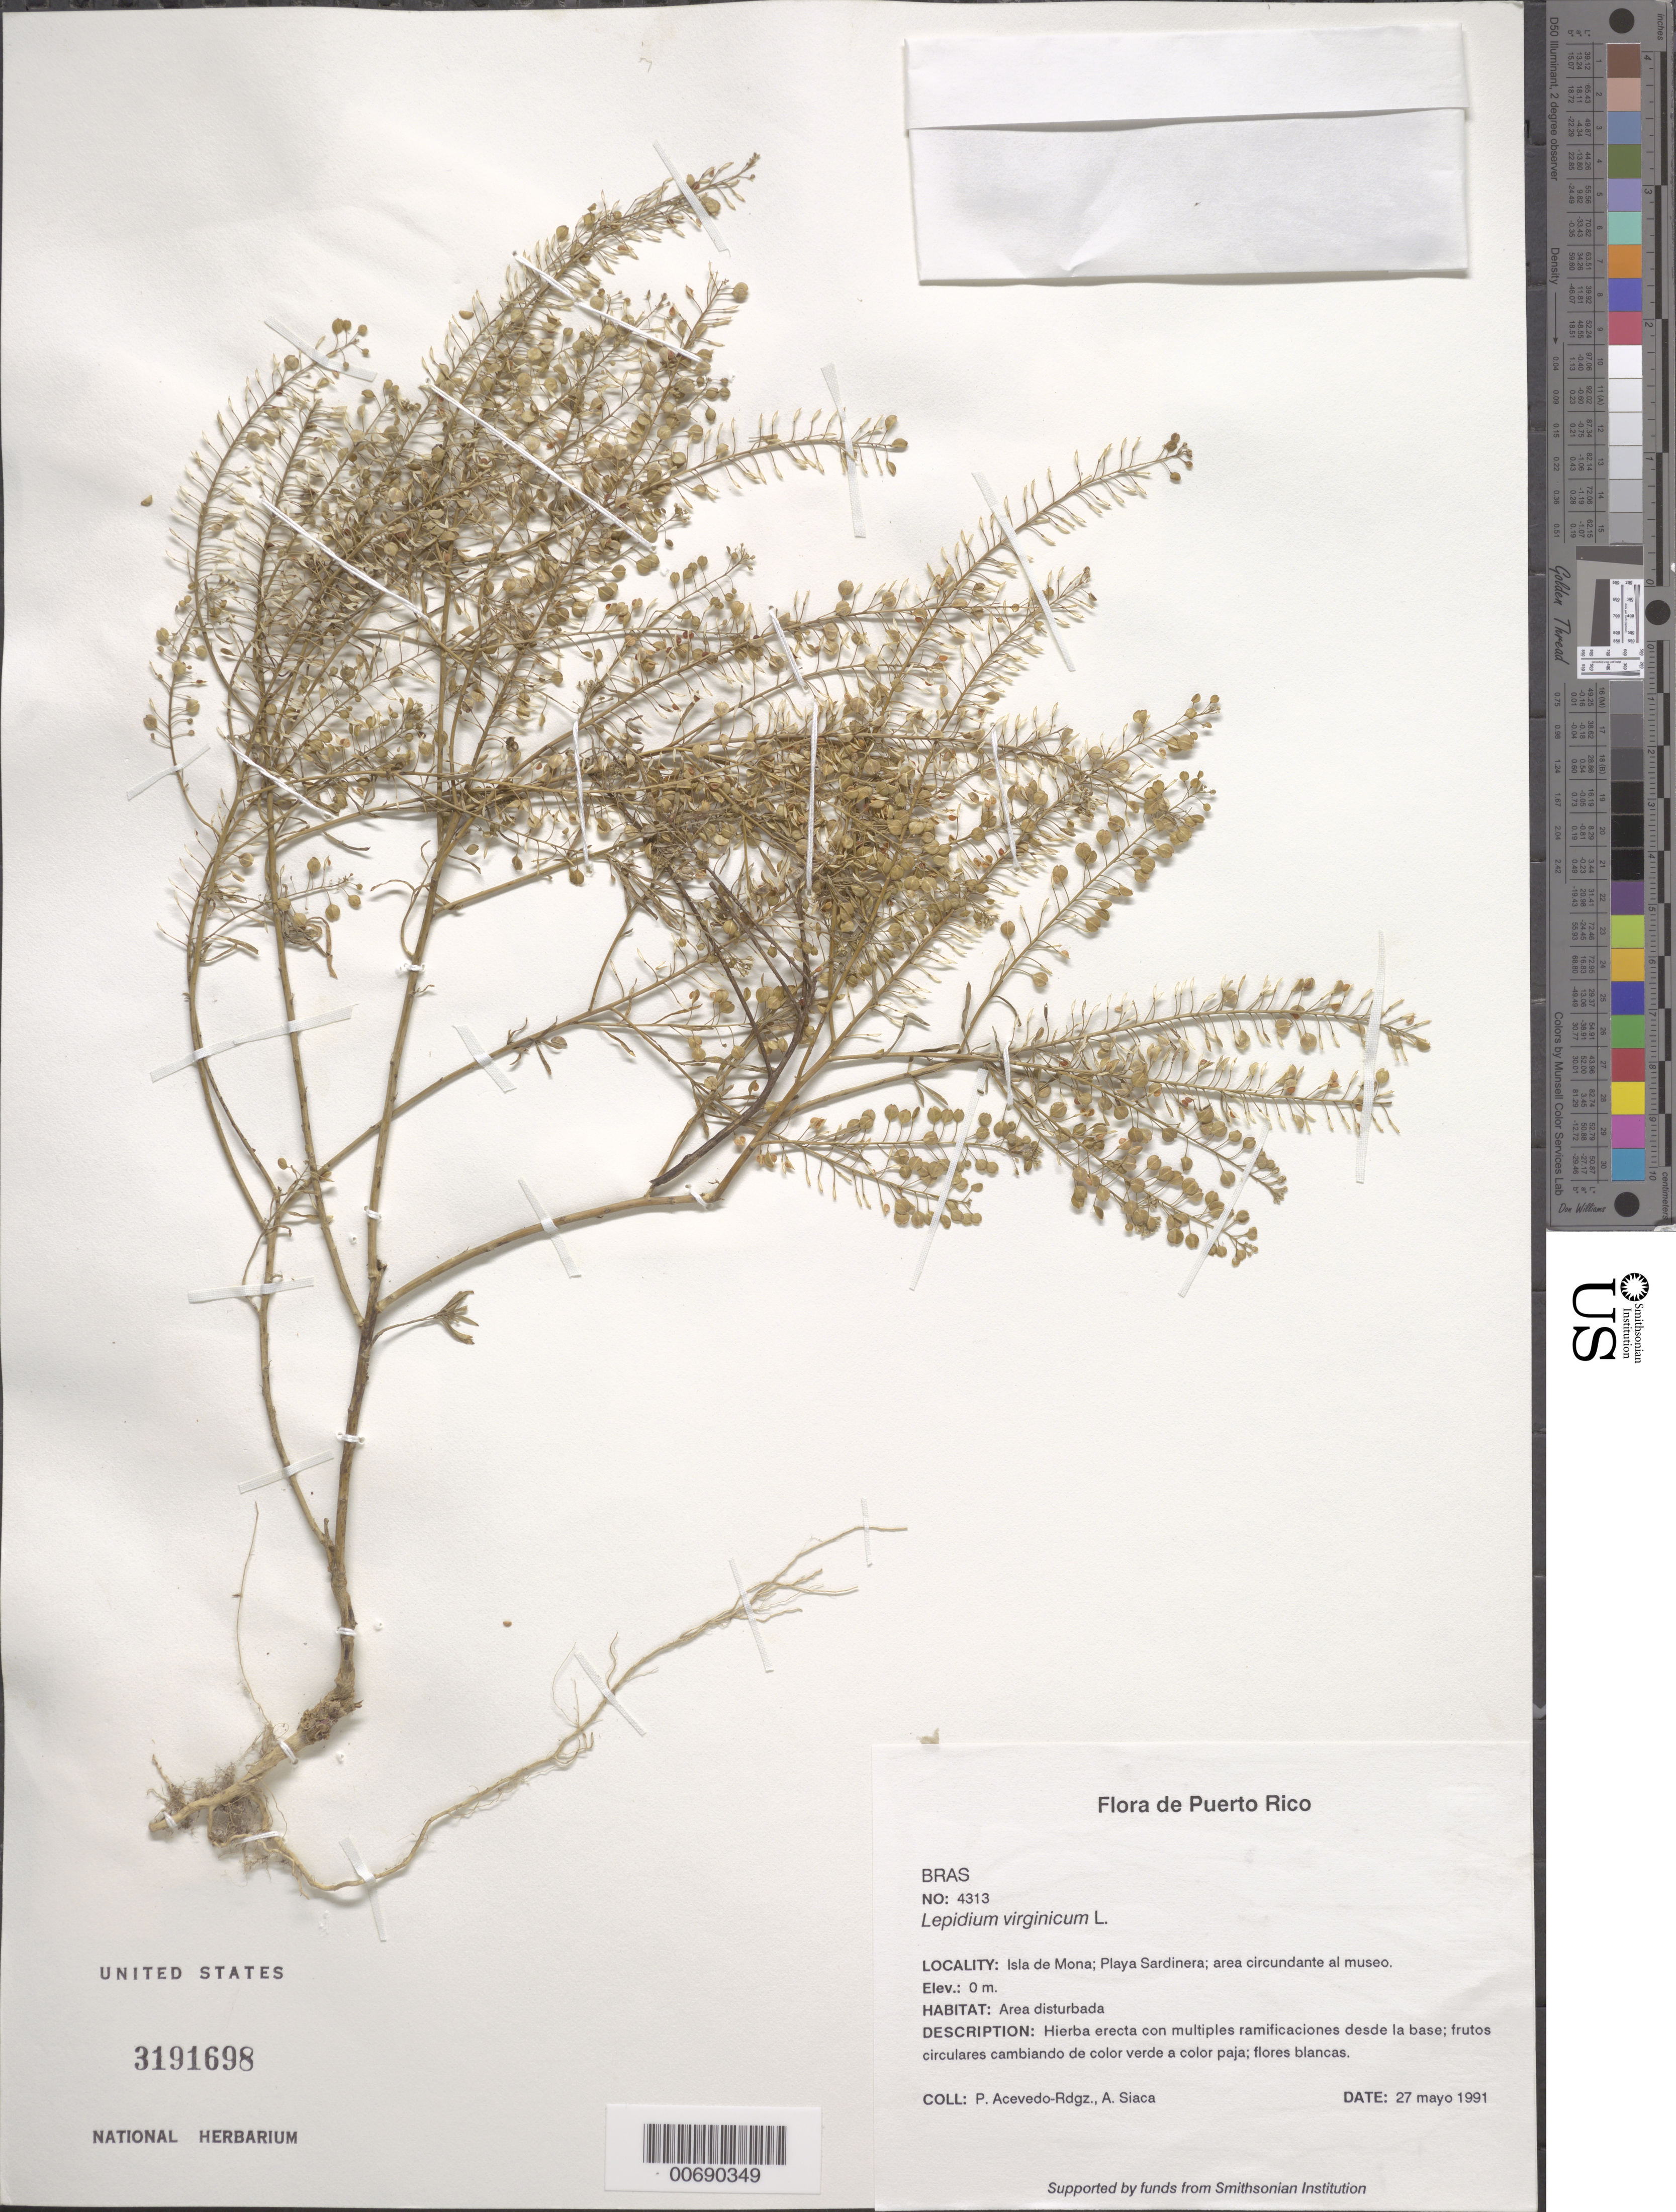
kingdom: Plantae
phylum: Tracheophyta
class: Magnoliopsida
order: Brassicales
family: Brassicaceae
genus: Lepidium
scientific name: Lepidium virginicum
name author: L.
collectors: P. Acevedo-Rodr. & A. Siaca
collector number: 4313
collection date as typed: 27 May 1991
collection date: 1991-05-27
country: Puerto Rico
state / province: Mayaguëz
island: Mona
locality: Isla de Mona; Playa Sardinera; area circundante al museo.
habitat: Area disturbada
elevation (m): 0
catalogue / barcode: US 3191698